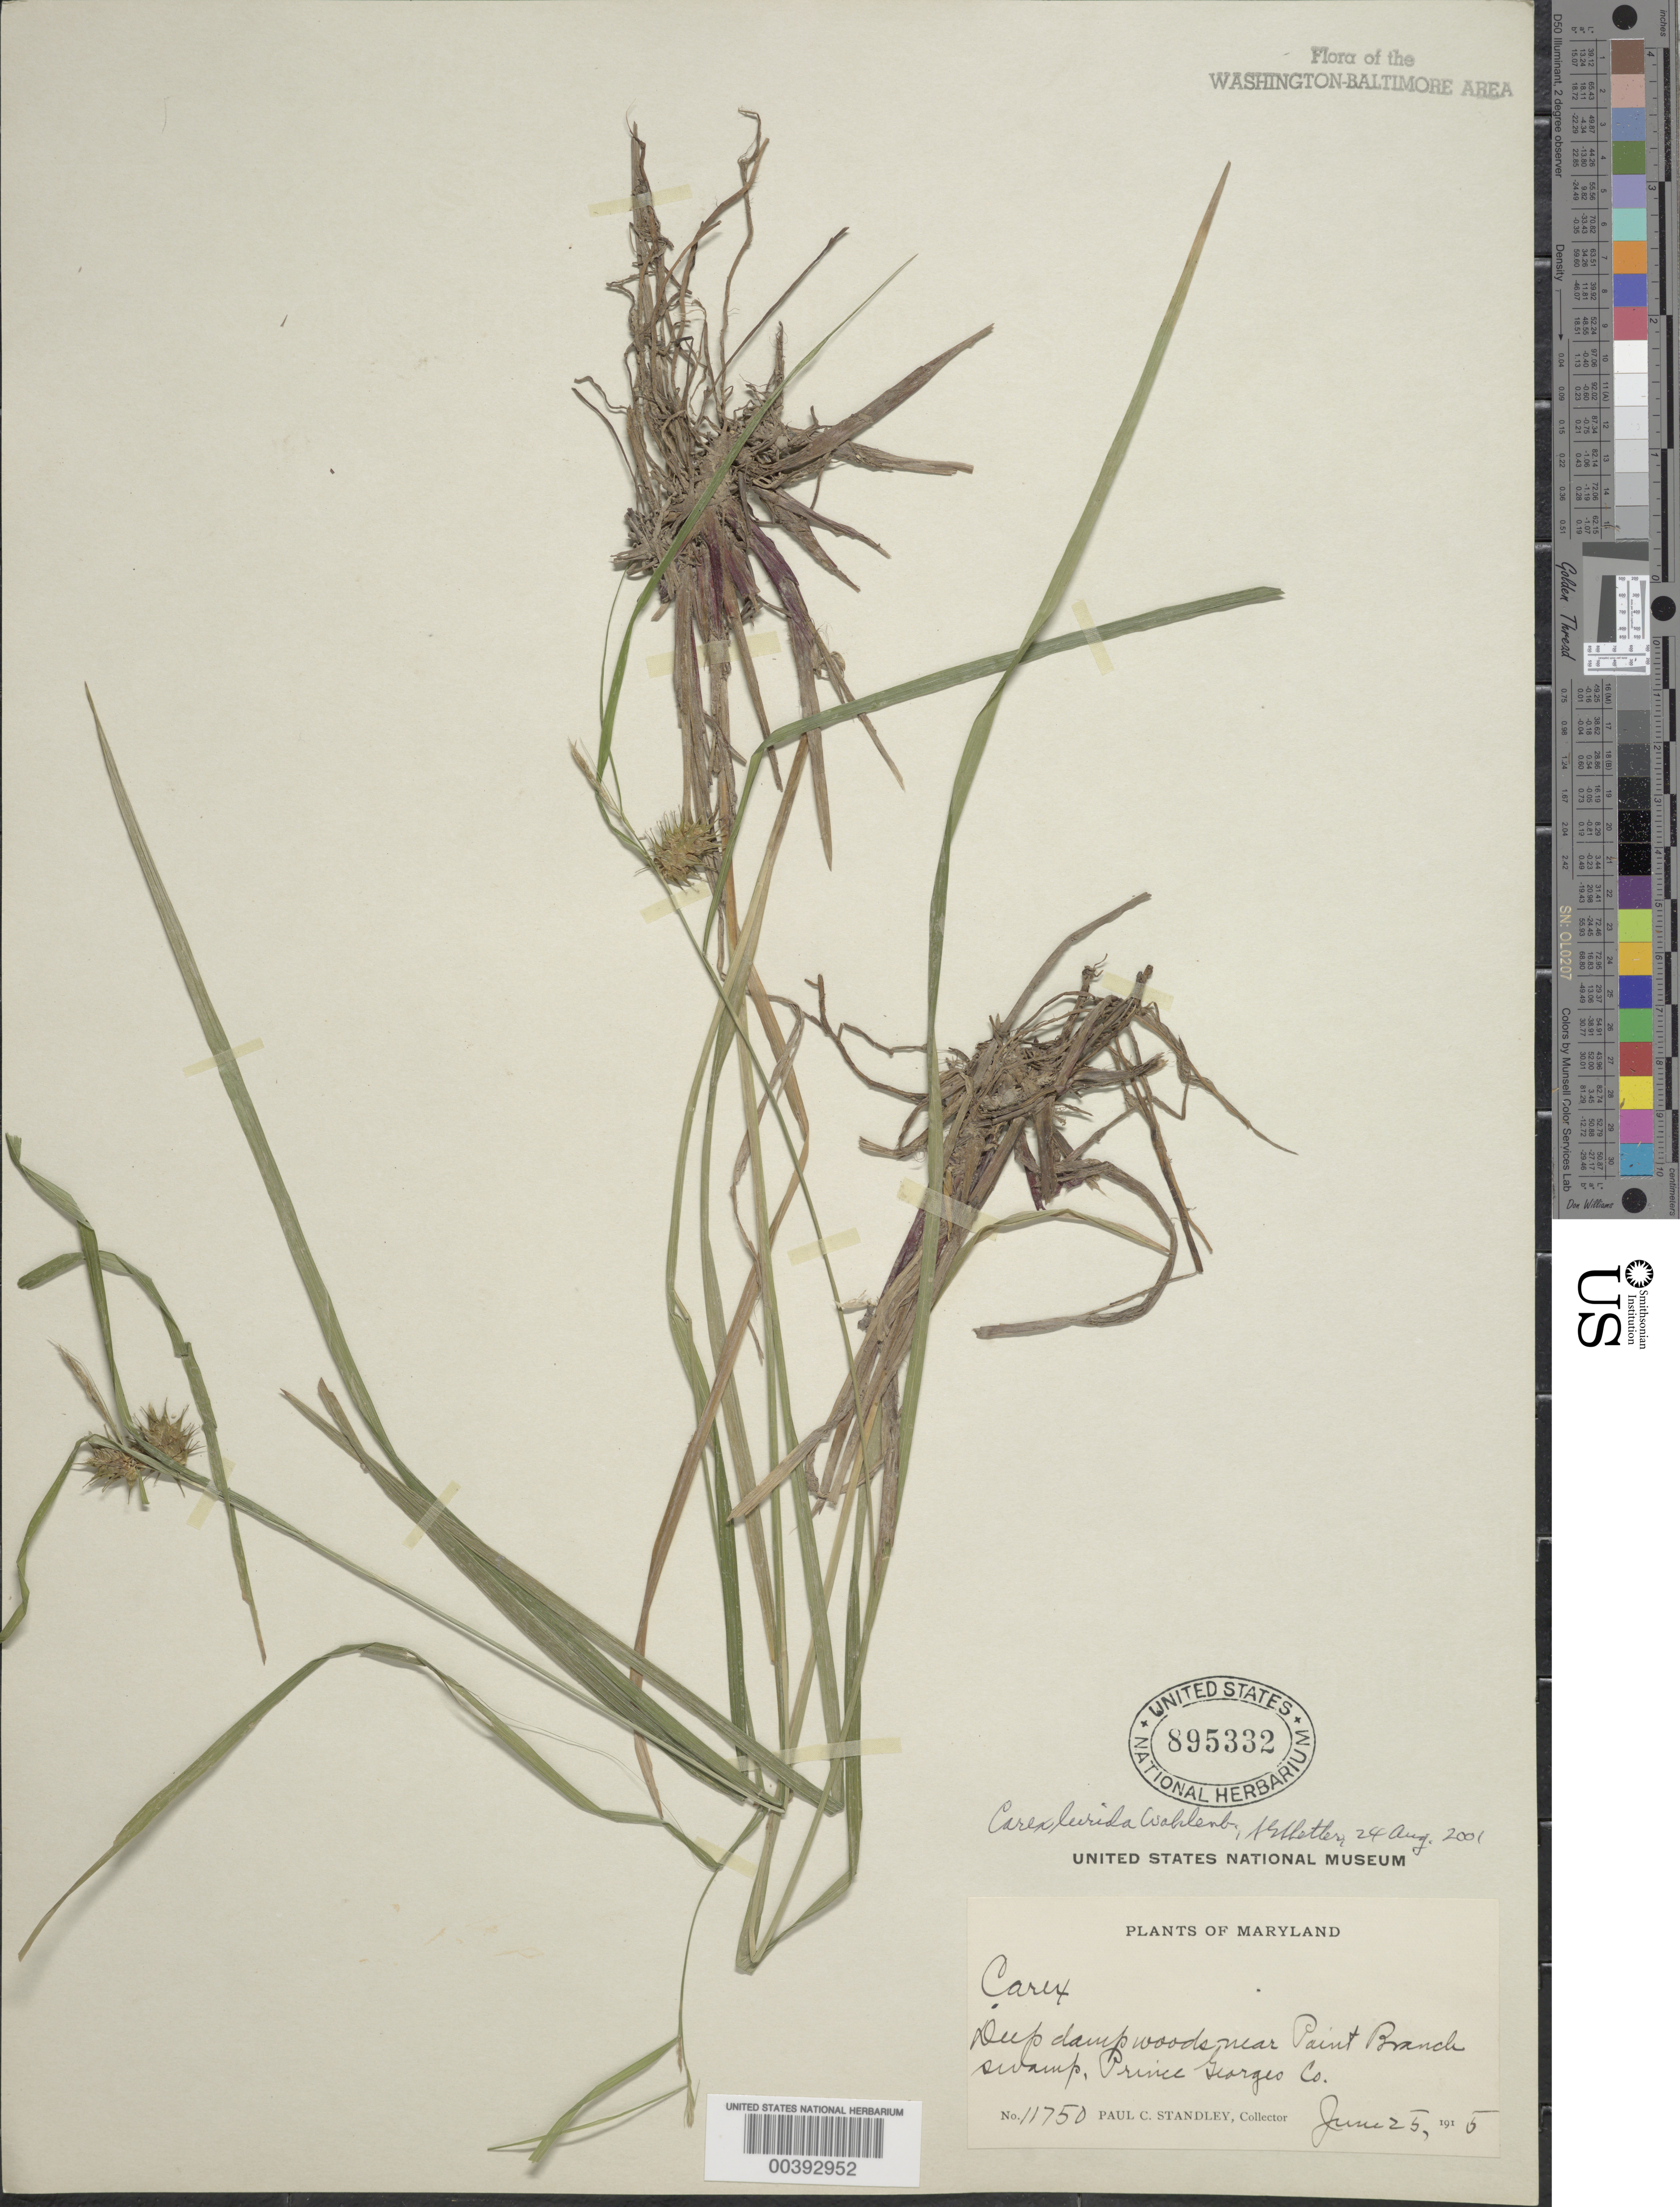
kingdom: Plantae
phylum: Tracheophyta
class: Liliopsida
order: Poales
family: Cyperaceae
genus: Carex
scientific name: Carex lurida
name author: Wahlenb.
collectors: P. C. Standley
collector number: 11750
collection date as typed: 25 Jun 1915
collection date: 1915-06-25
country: United States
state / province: Maryland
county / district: Prince George's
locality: Paint Branch Swamp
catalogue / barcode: US 895332